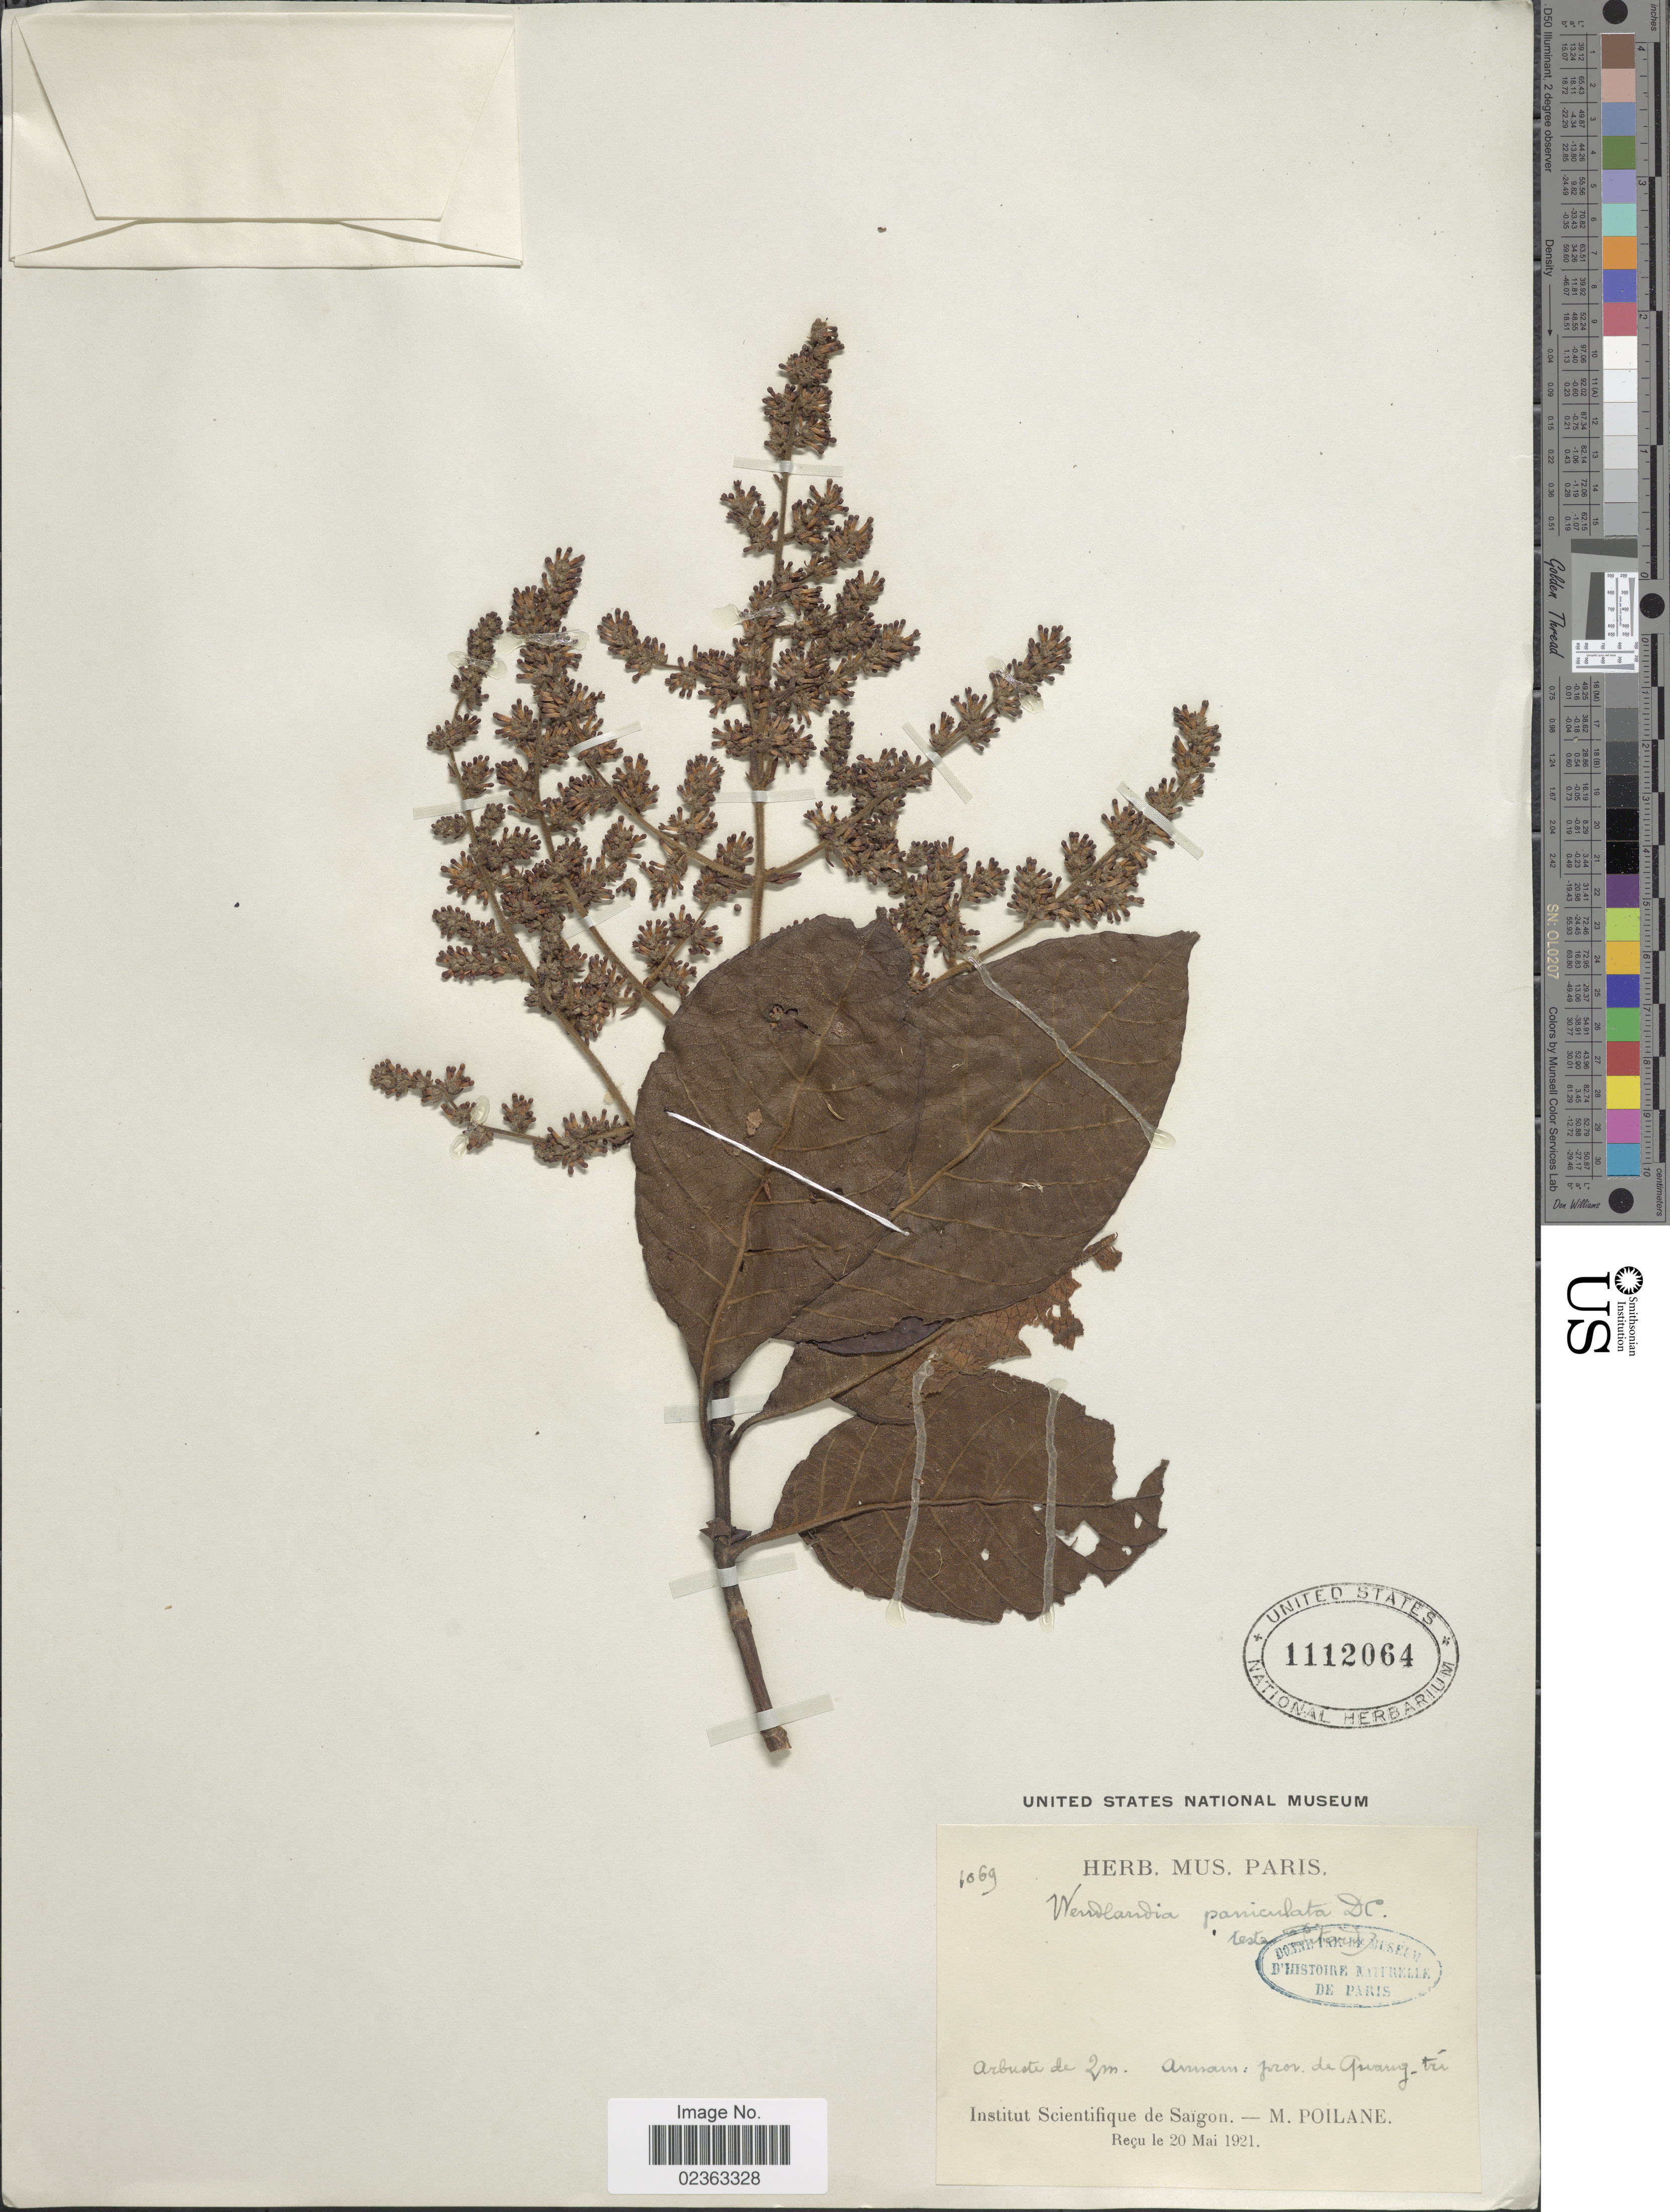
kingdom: Plantae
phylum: Tracheophyta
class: Magnoliopsida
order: Gentianales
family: Rubiaceae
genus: Wendlandia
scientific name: Wendlandia paniculata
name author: (Roxb.) DC.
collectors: M. Poilane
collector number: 1069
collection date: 1921-05-20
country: Vietnam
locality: Prov. de Qwang-tri, Annam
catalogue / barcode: US 112064